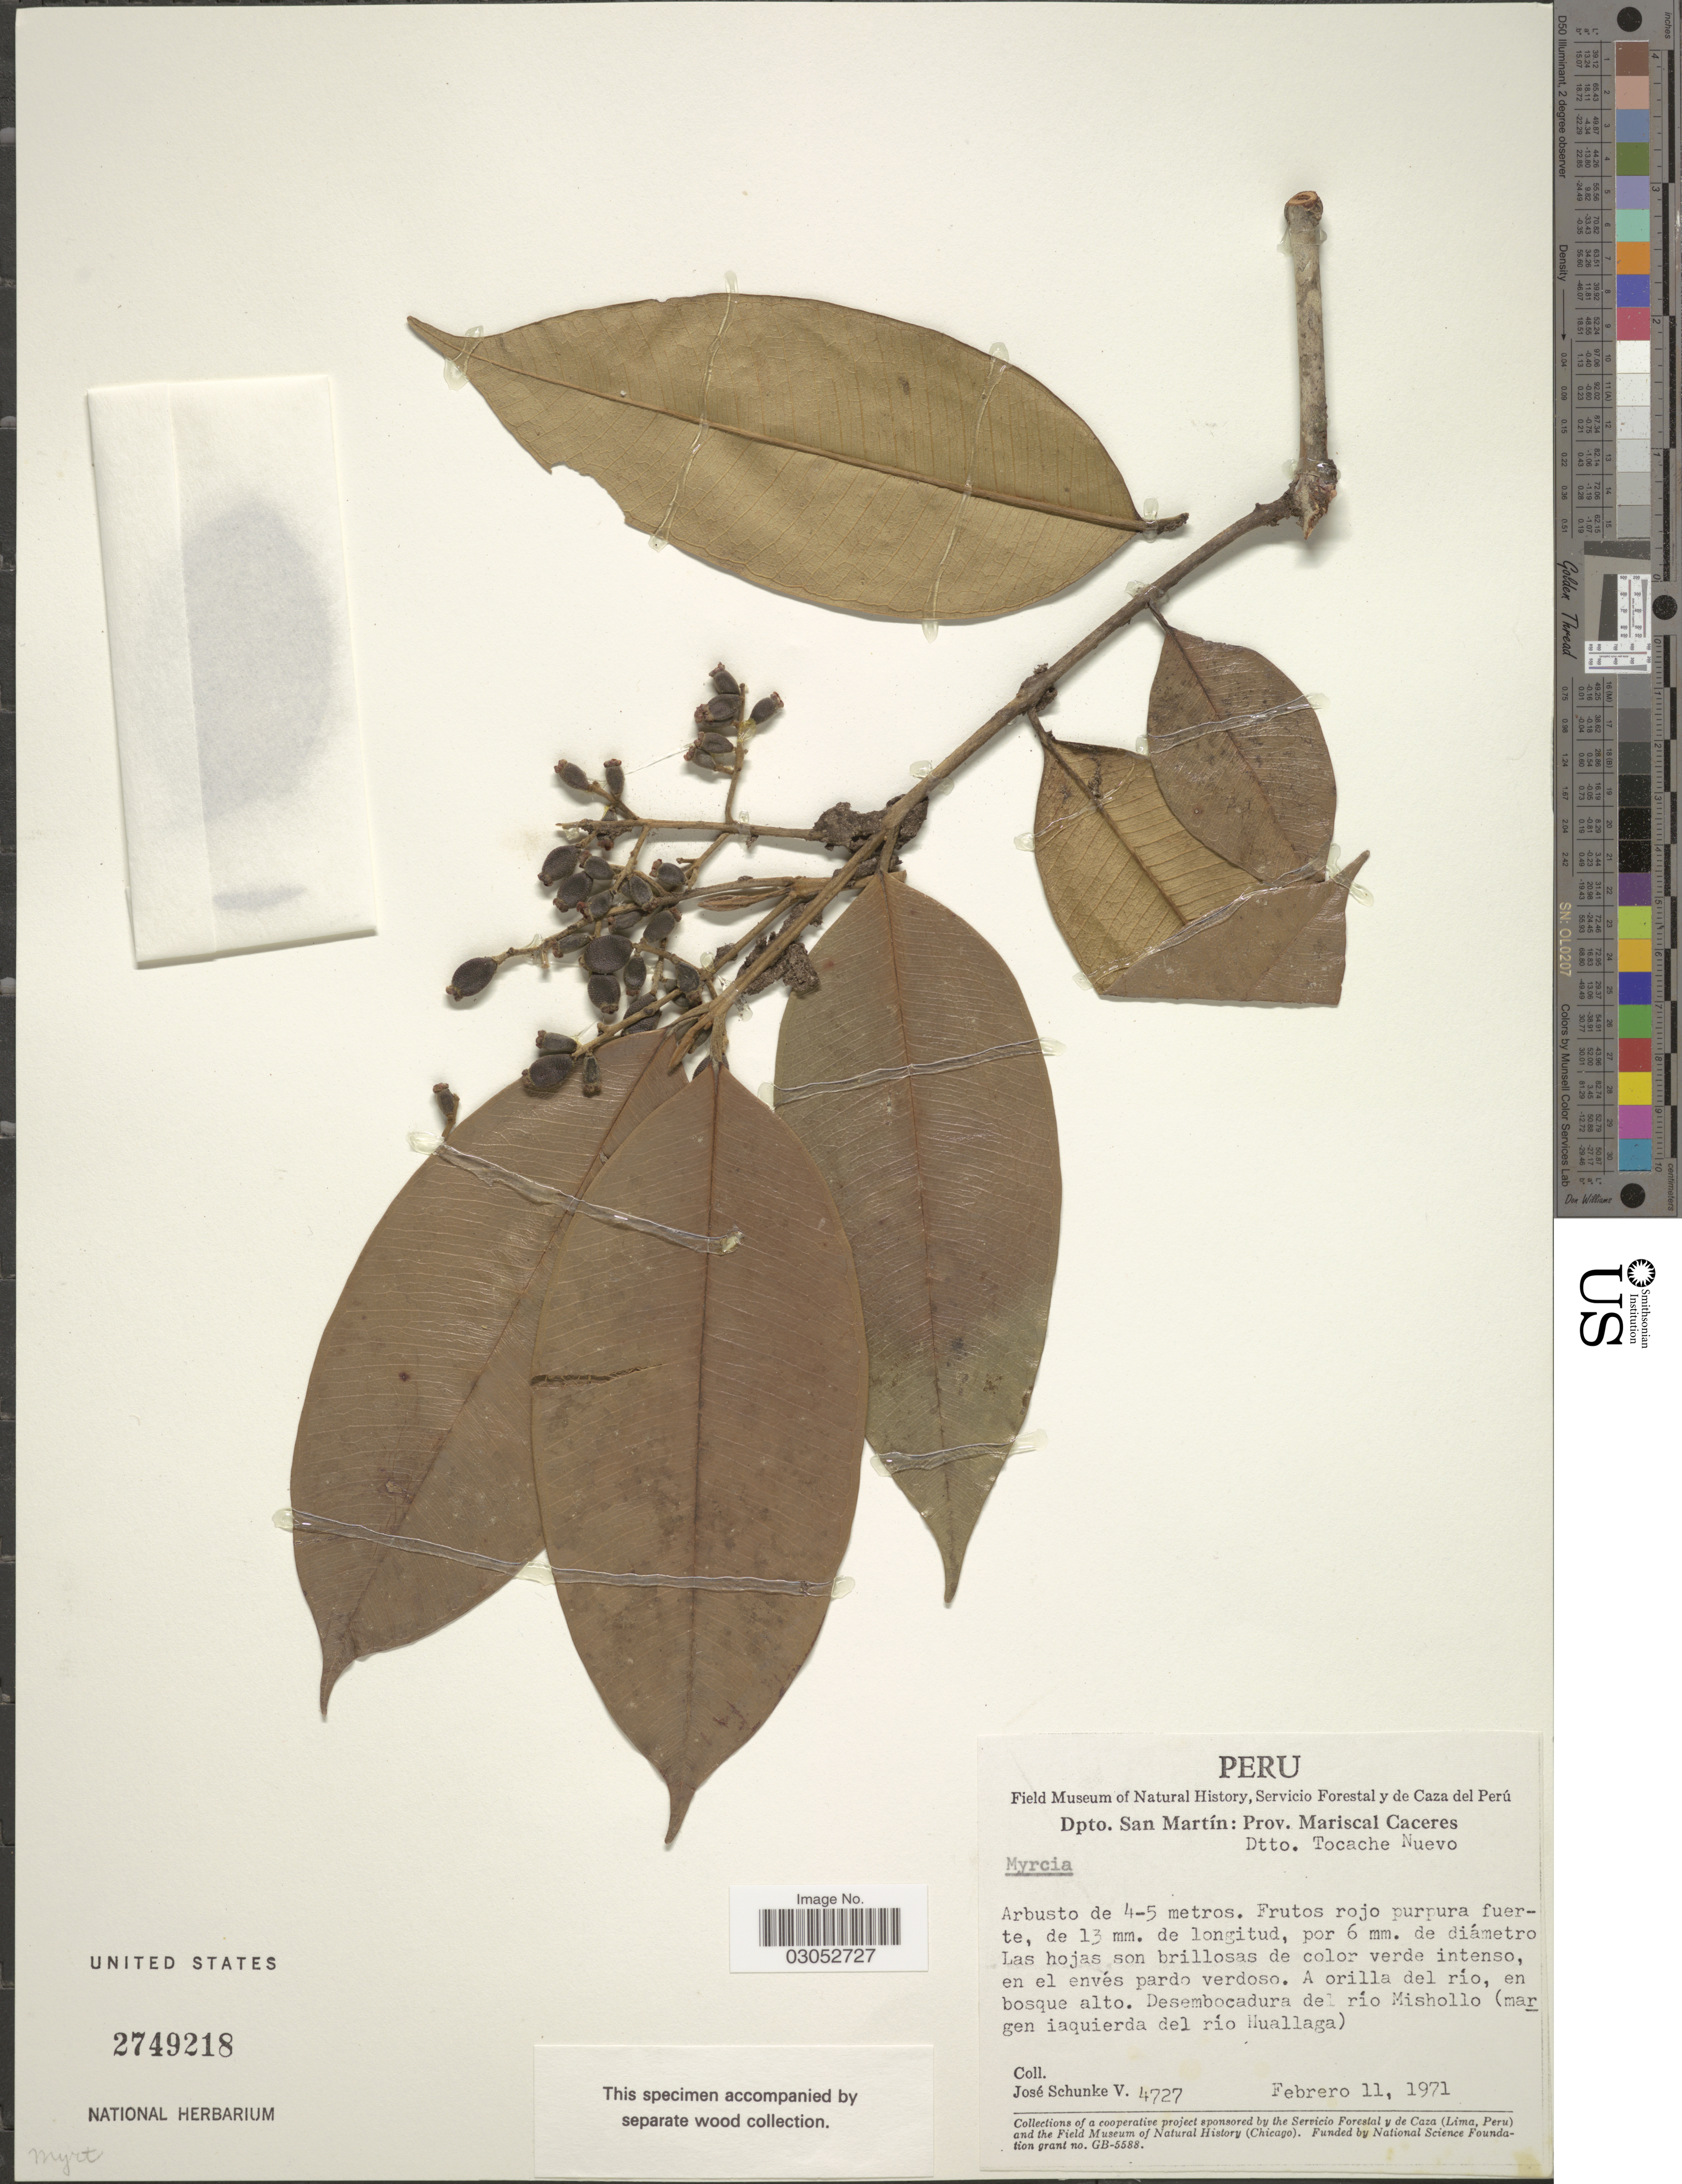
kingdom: Plantae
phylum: Tracheophyta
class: Magnoliopsida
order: Myrtales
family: Myrtaceae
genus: Myrcia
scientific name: Myrcia sp.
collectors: J. Schunke Vigo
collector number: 4727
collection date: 1971-02-11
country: Peru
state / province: San Martín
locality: Dpto. San Martín: Prov. Mariscal Caceres. Dtto. Tocache Nuevo. Desembocadura del río Mishollo (margen iaquierda del río Huallaga).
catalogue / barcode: US 2749218